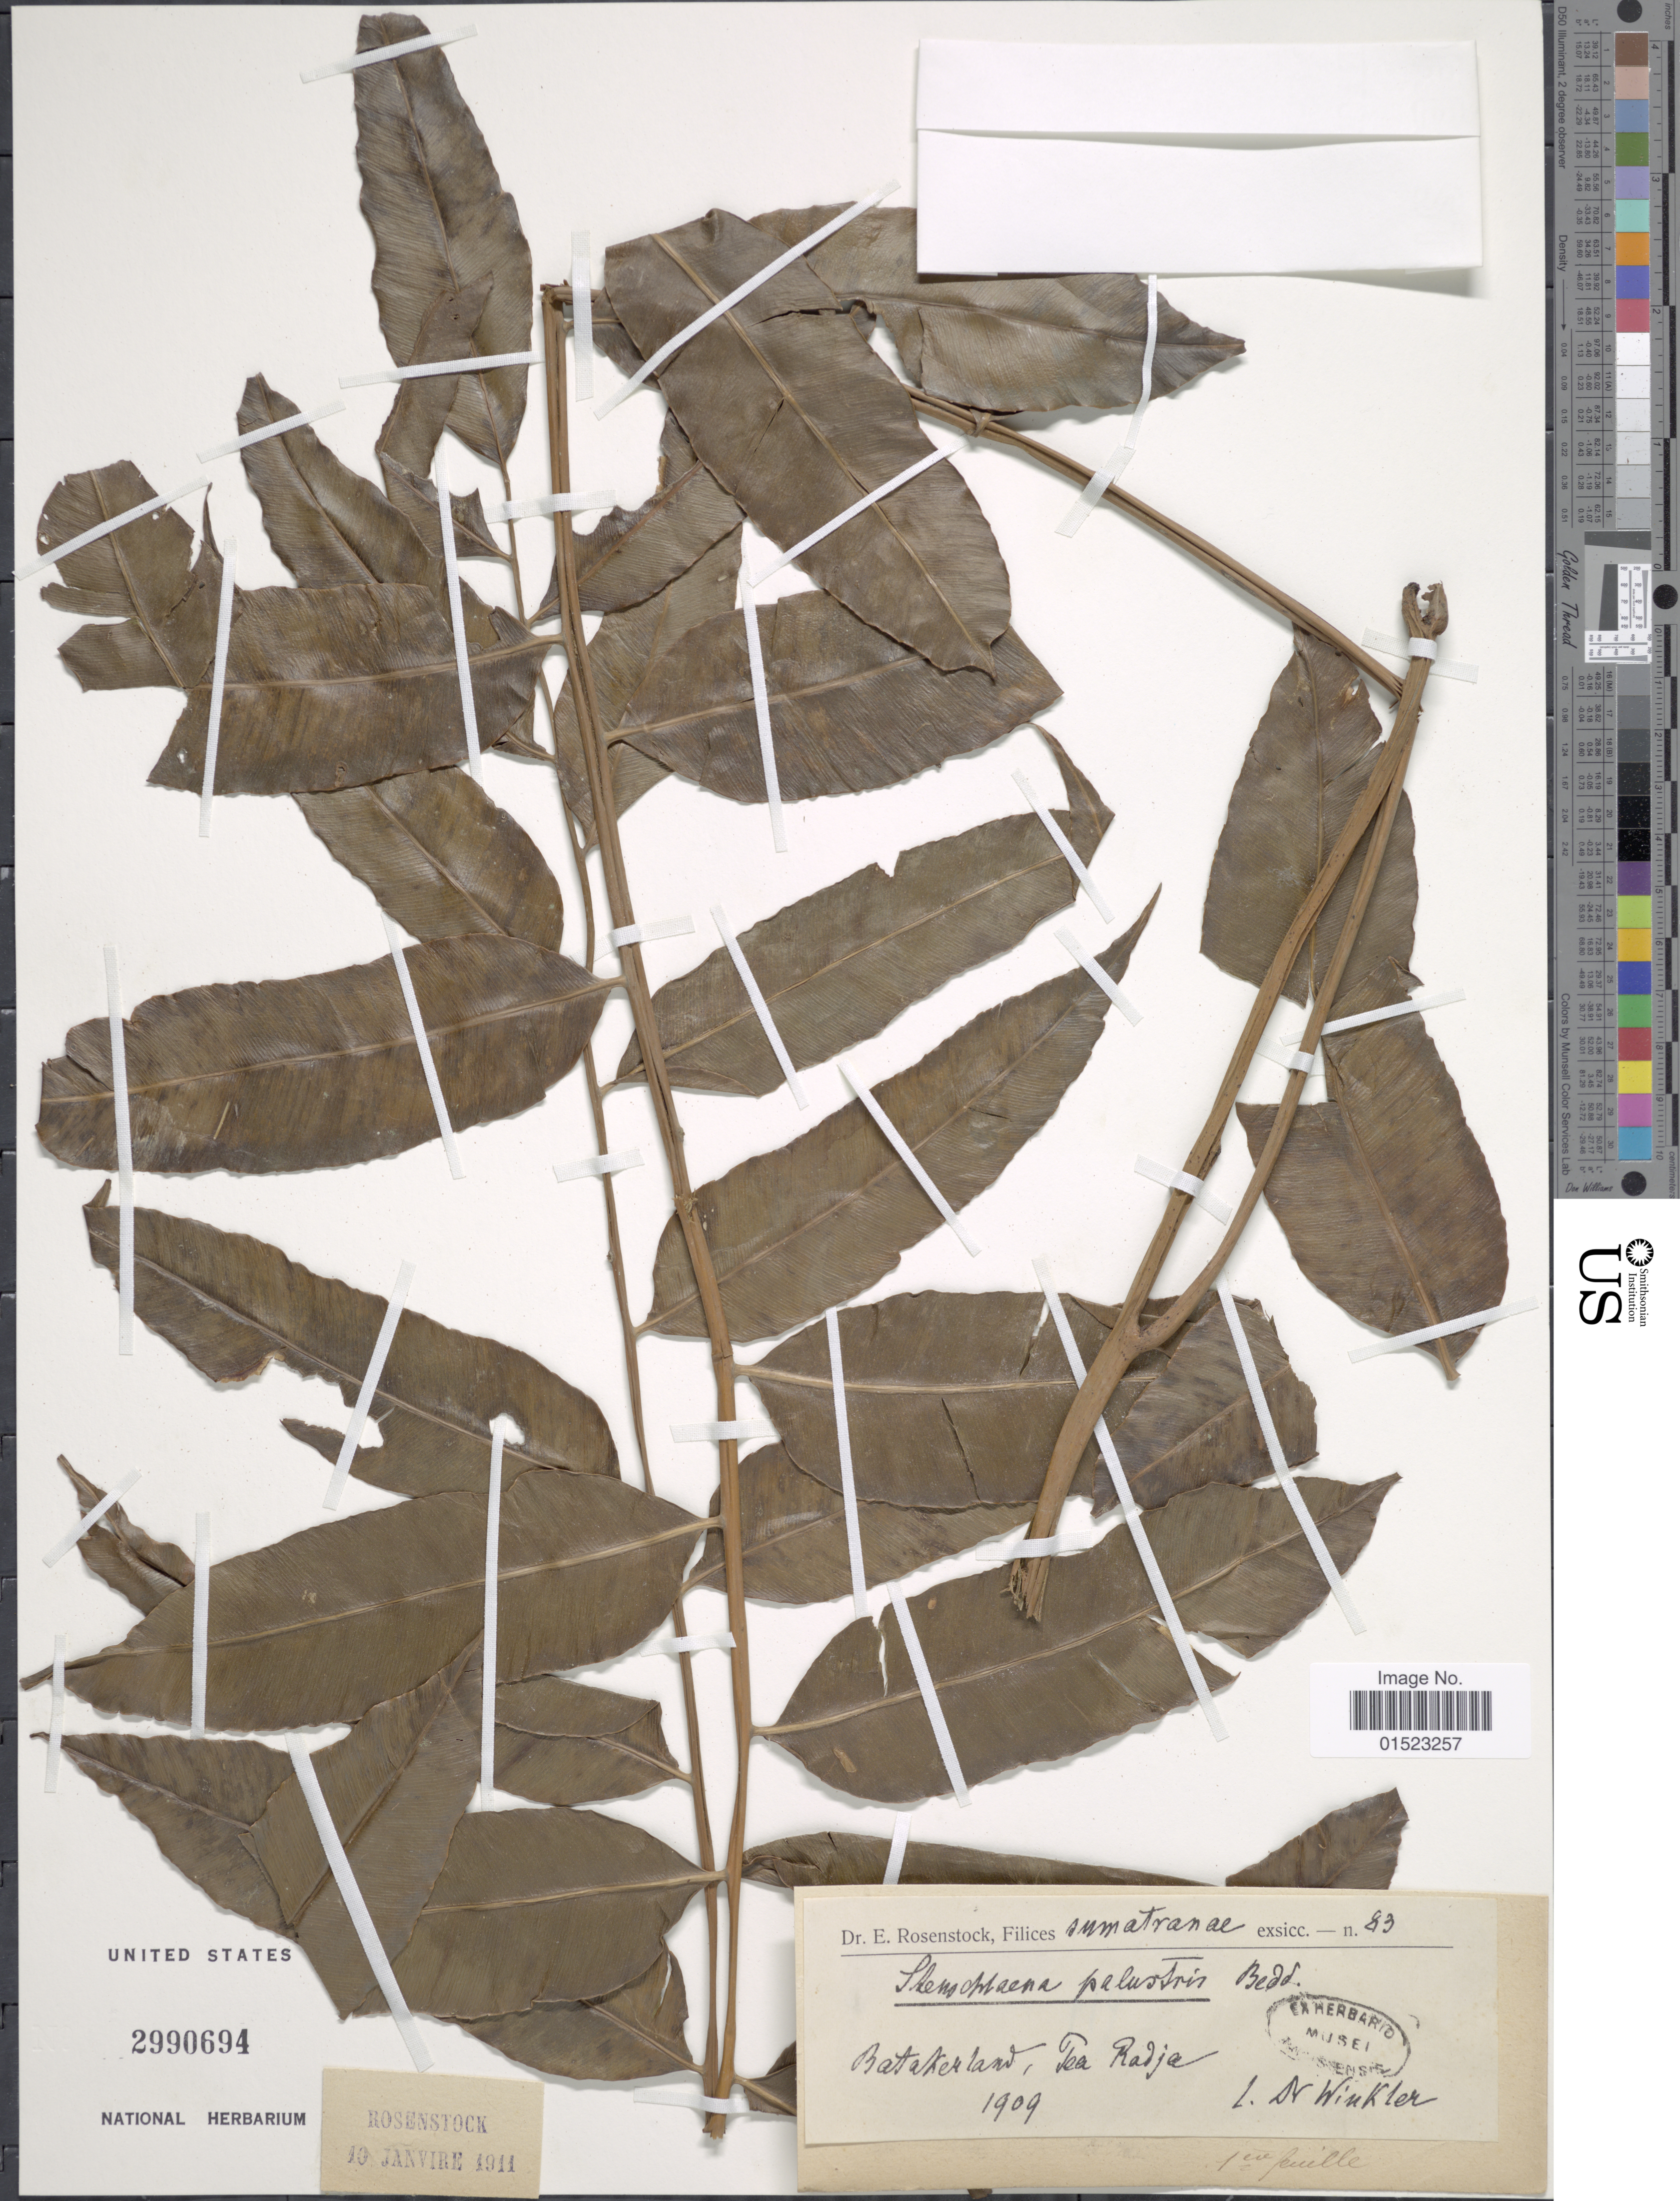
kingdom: Plantae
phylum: Tracheophyta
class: Polypodiopsida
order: Polypodiales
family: Blechnaceae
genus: Stenochlaena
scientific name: Stenochlaena palustris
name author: (Burm. f.) Bedd.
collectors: -. Winkler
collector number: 83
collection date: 1909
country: Indonesia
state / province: Sumatra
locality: Bataterland, Tea Radja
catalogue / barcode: US 2990694